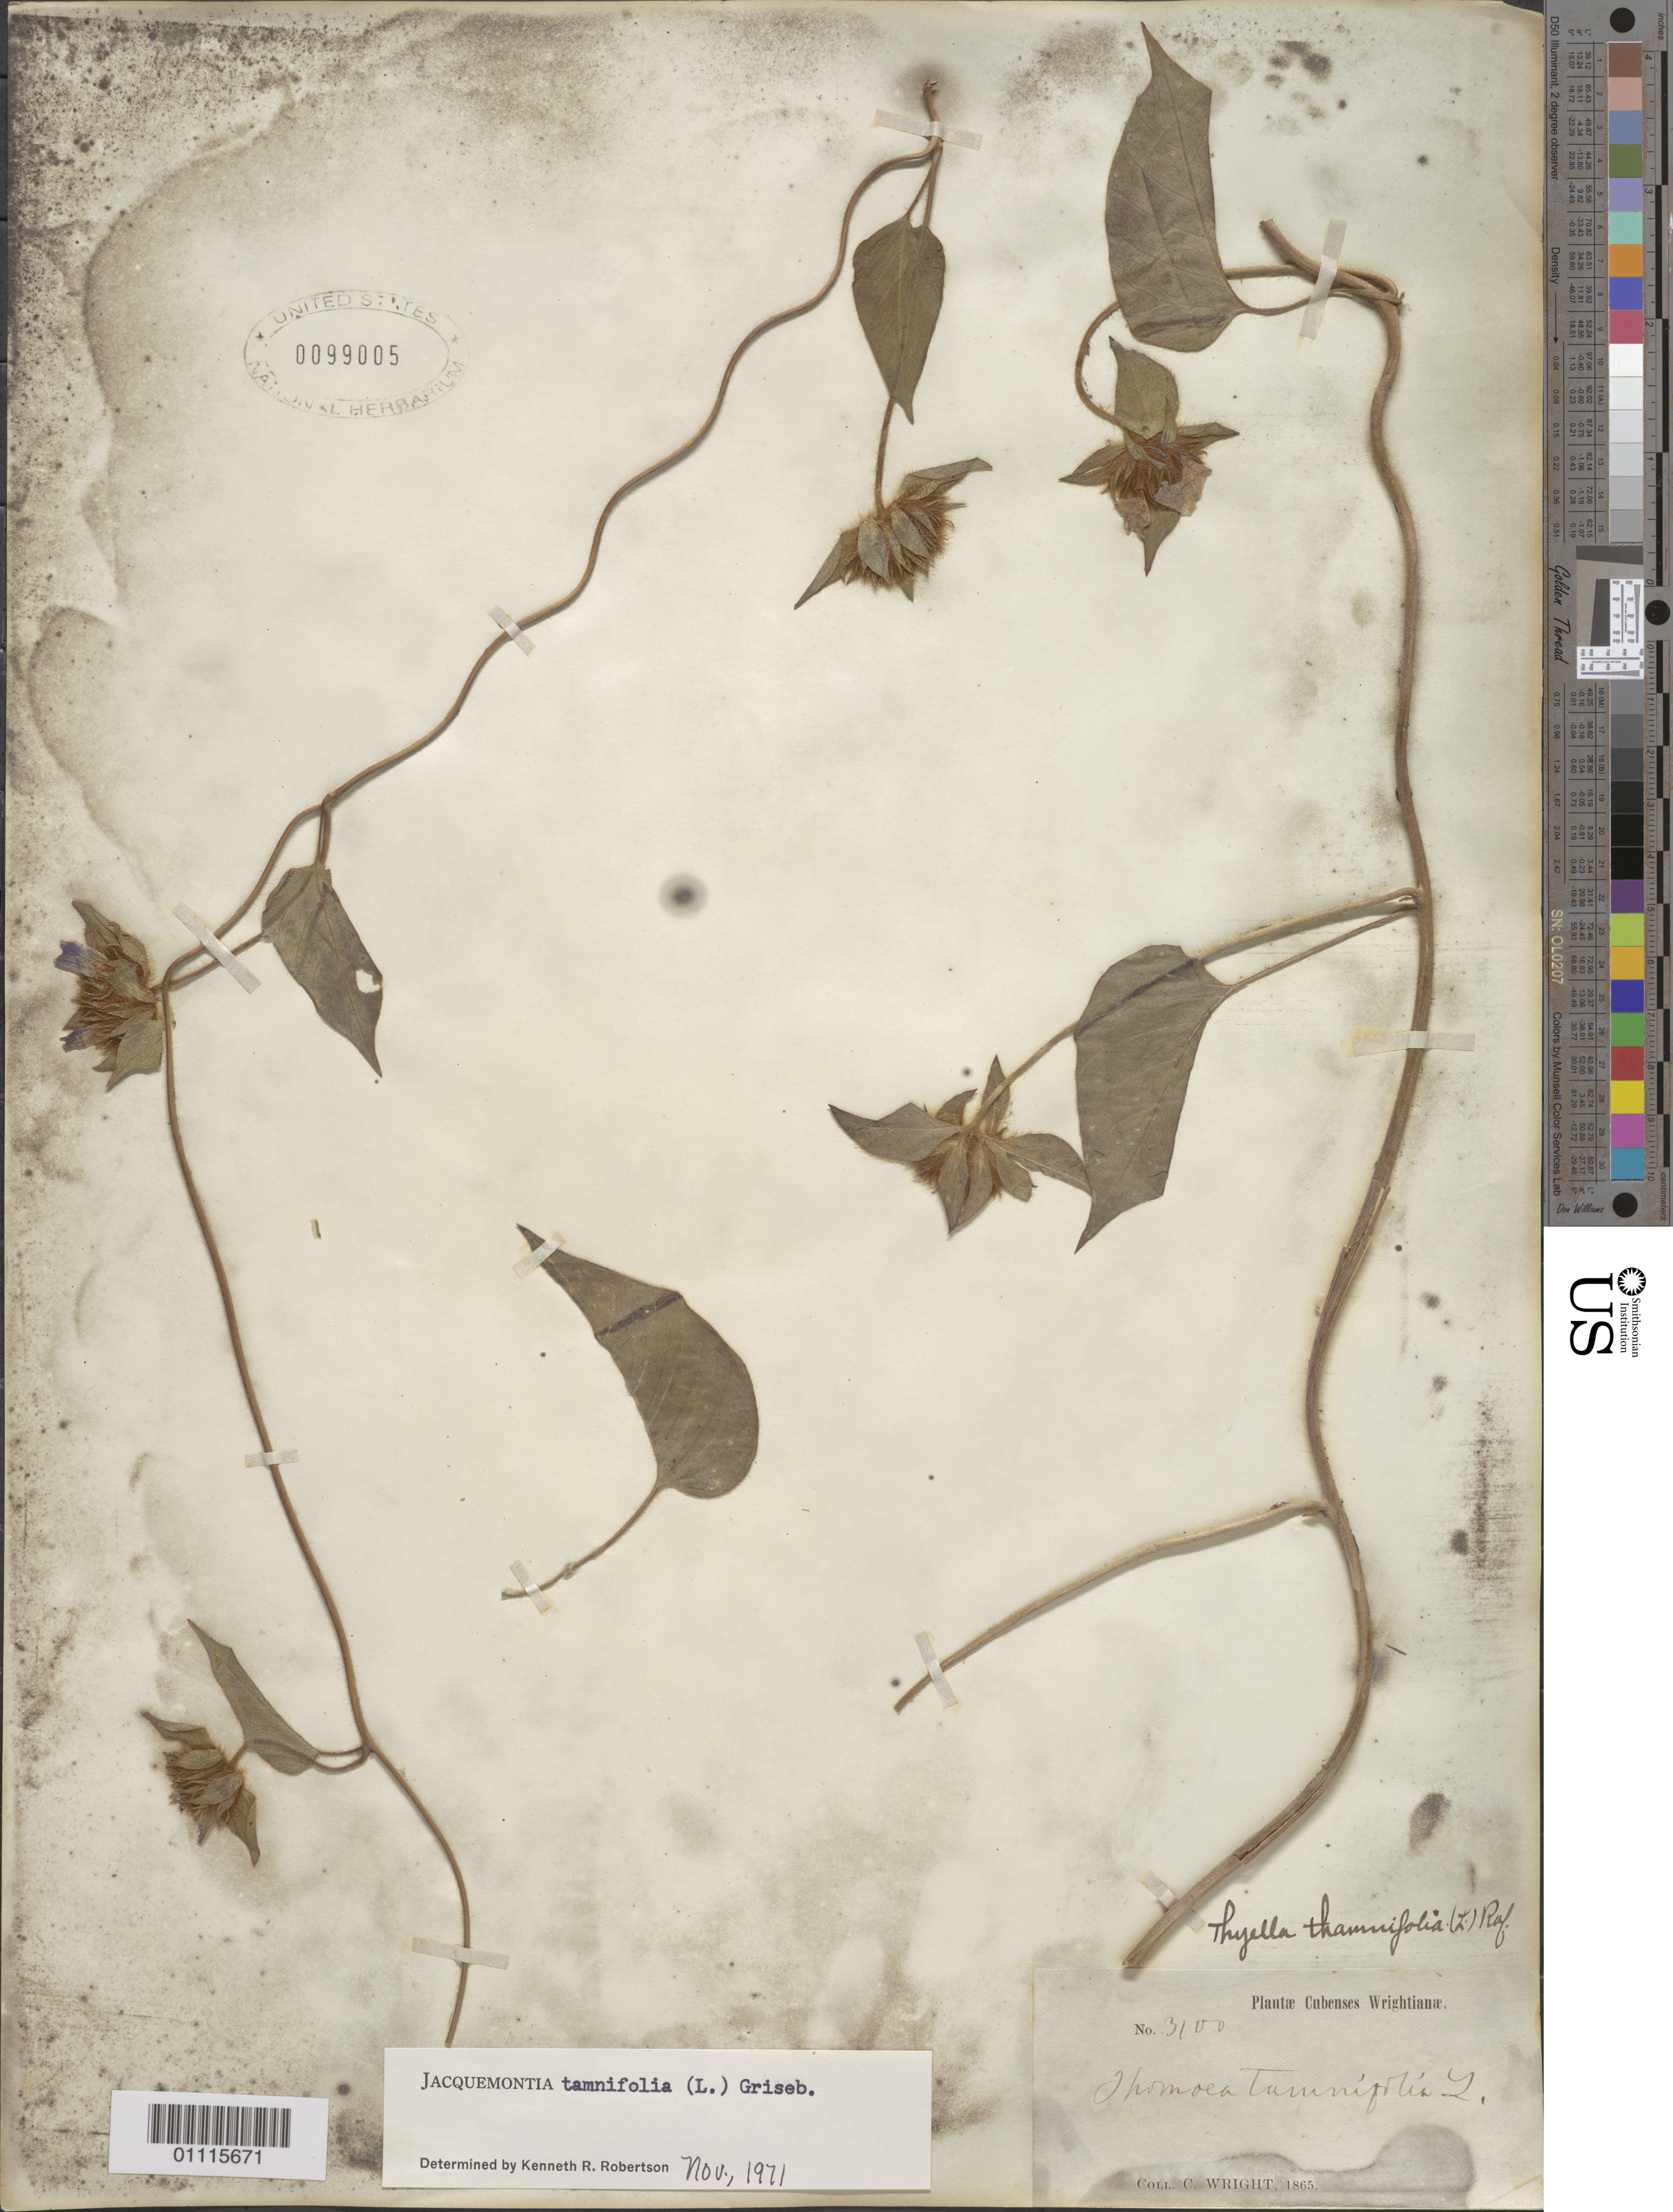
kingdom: Plantae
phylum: Tracheophyta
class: Magnoliopsida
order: Solanales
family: Convolvulaceae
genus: Jacquemontia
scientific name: Jacquemontia tamnifolia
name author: (L.) Griseb.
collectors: C. Wright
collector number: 3100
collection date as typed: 1865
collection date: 1865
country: Cuba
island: Cuba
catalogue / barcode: US 99005